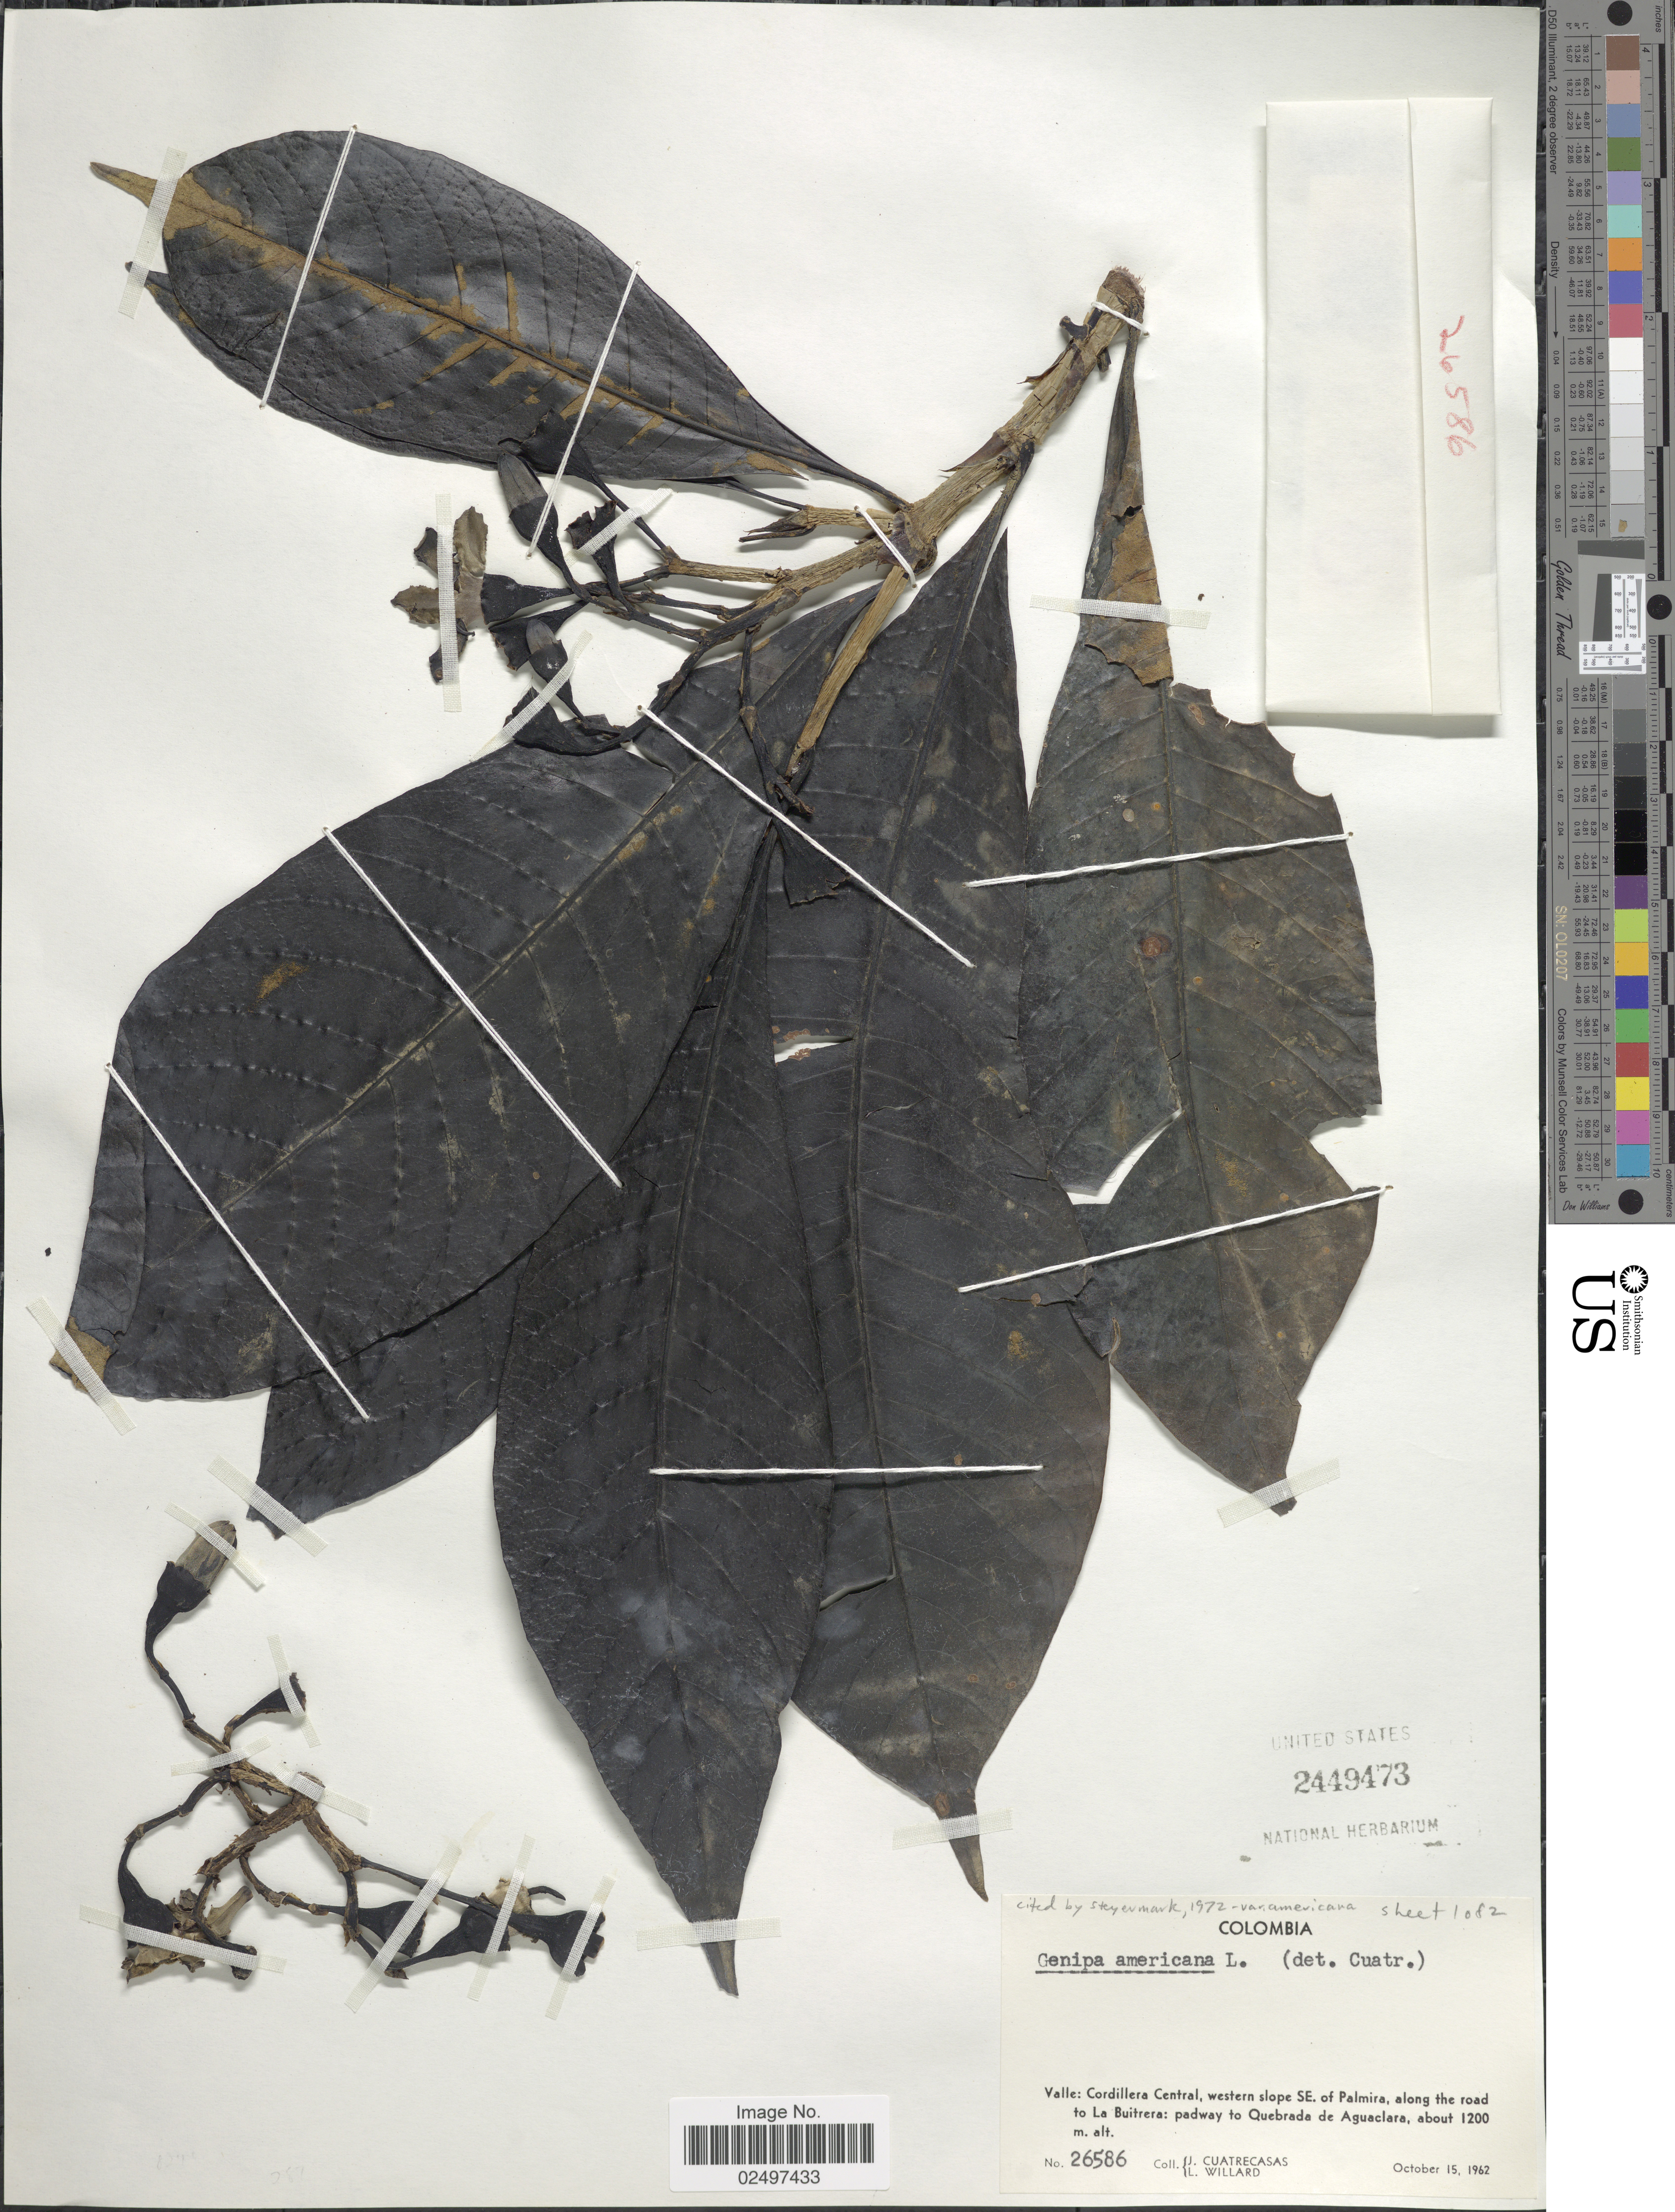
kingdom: Plantae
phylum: Tracheophyta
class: Magnoliopsida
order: Gentianales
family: Rubiaceae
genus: Genipa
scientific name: Genipa americana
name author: L.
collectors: J. Cuatrecasas & L. Willard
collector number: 26586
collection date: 1962-10-15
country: Colombia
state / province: Valle del Cauca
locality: Valle: Cordillera Central, western slope SE. of Palmira, along the road to La Buitrera: padway to Quebrada de Aguaclara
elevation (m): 1200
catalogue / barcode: US 2449473